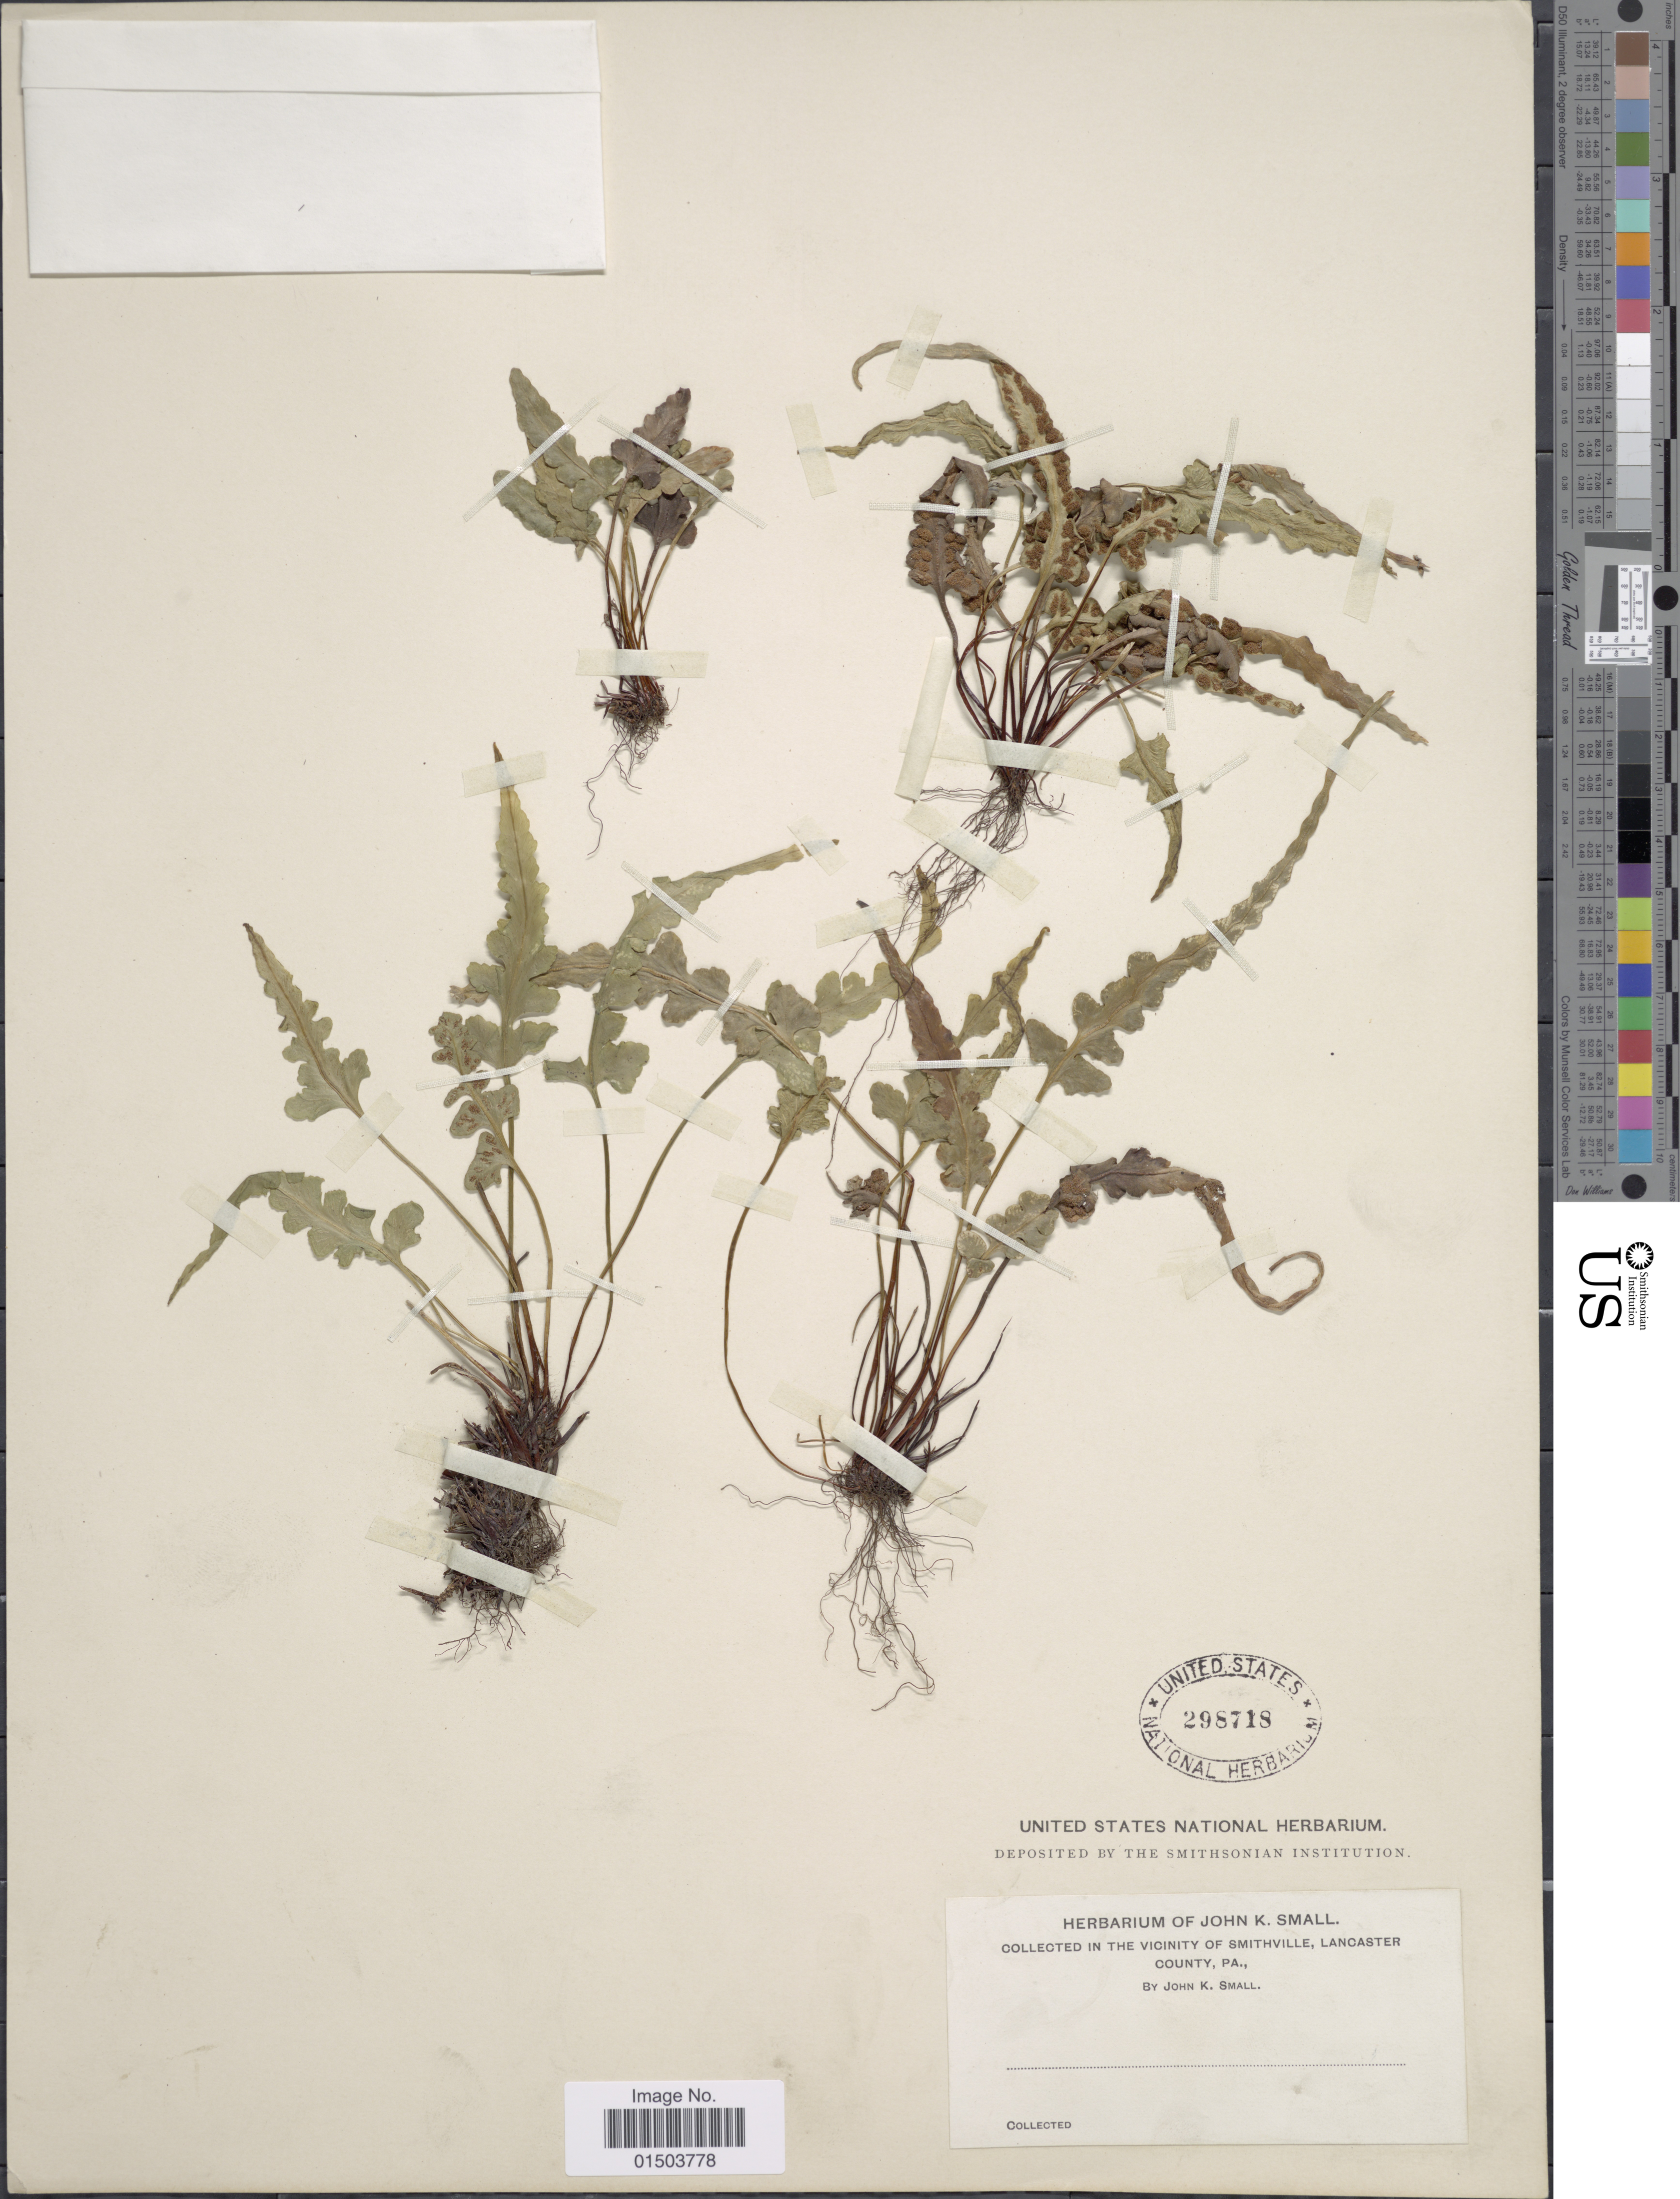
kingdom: Plantae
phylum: Tracheophyta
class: Polypodiopsida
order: Polypodiales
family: Aspleniaceae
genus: Asplenium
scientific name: Asplenium pinnatifidum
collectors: J. K. Small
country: United States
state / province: Pennsylvania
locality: In the Vicinity of Smithville, Lancaster County.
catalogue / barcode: US 298718